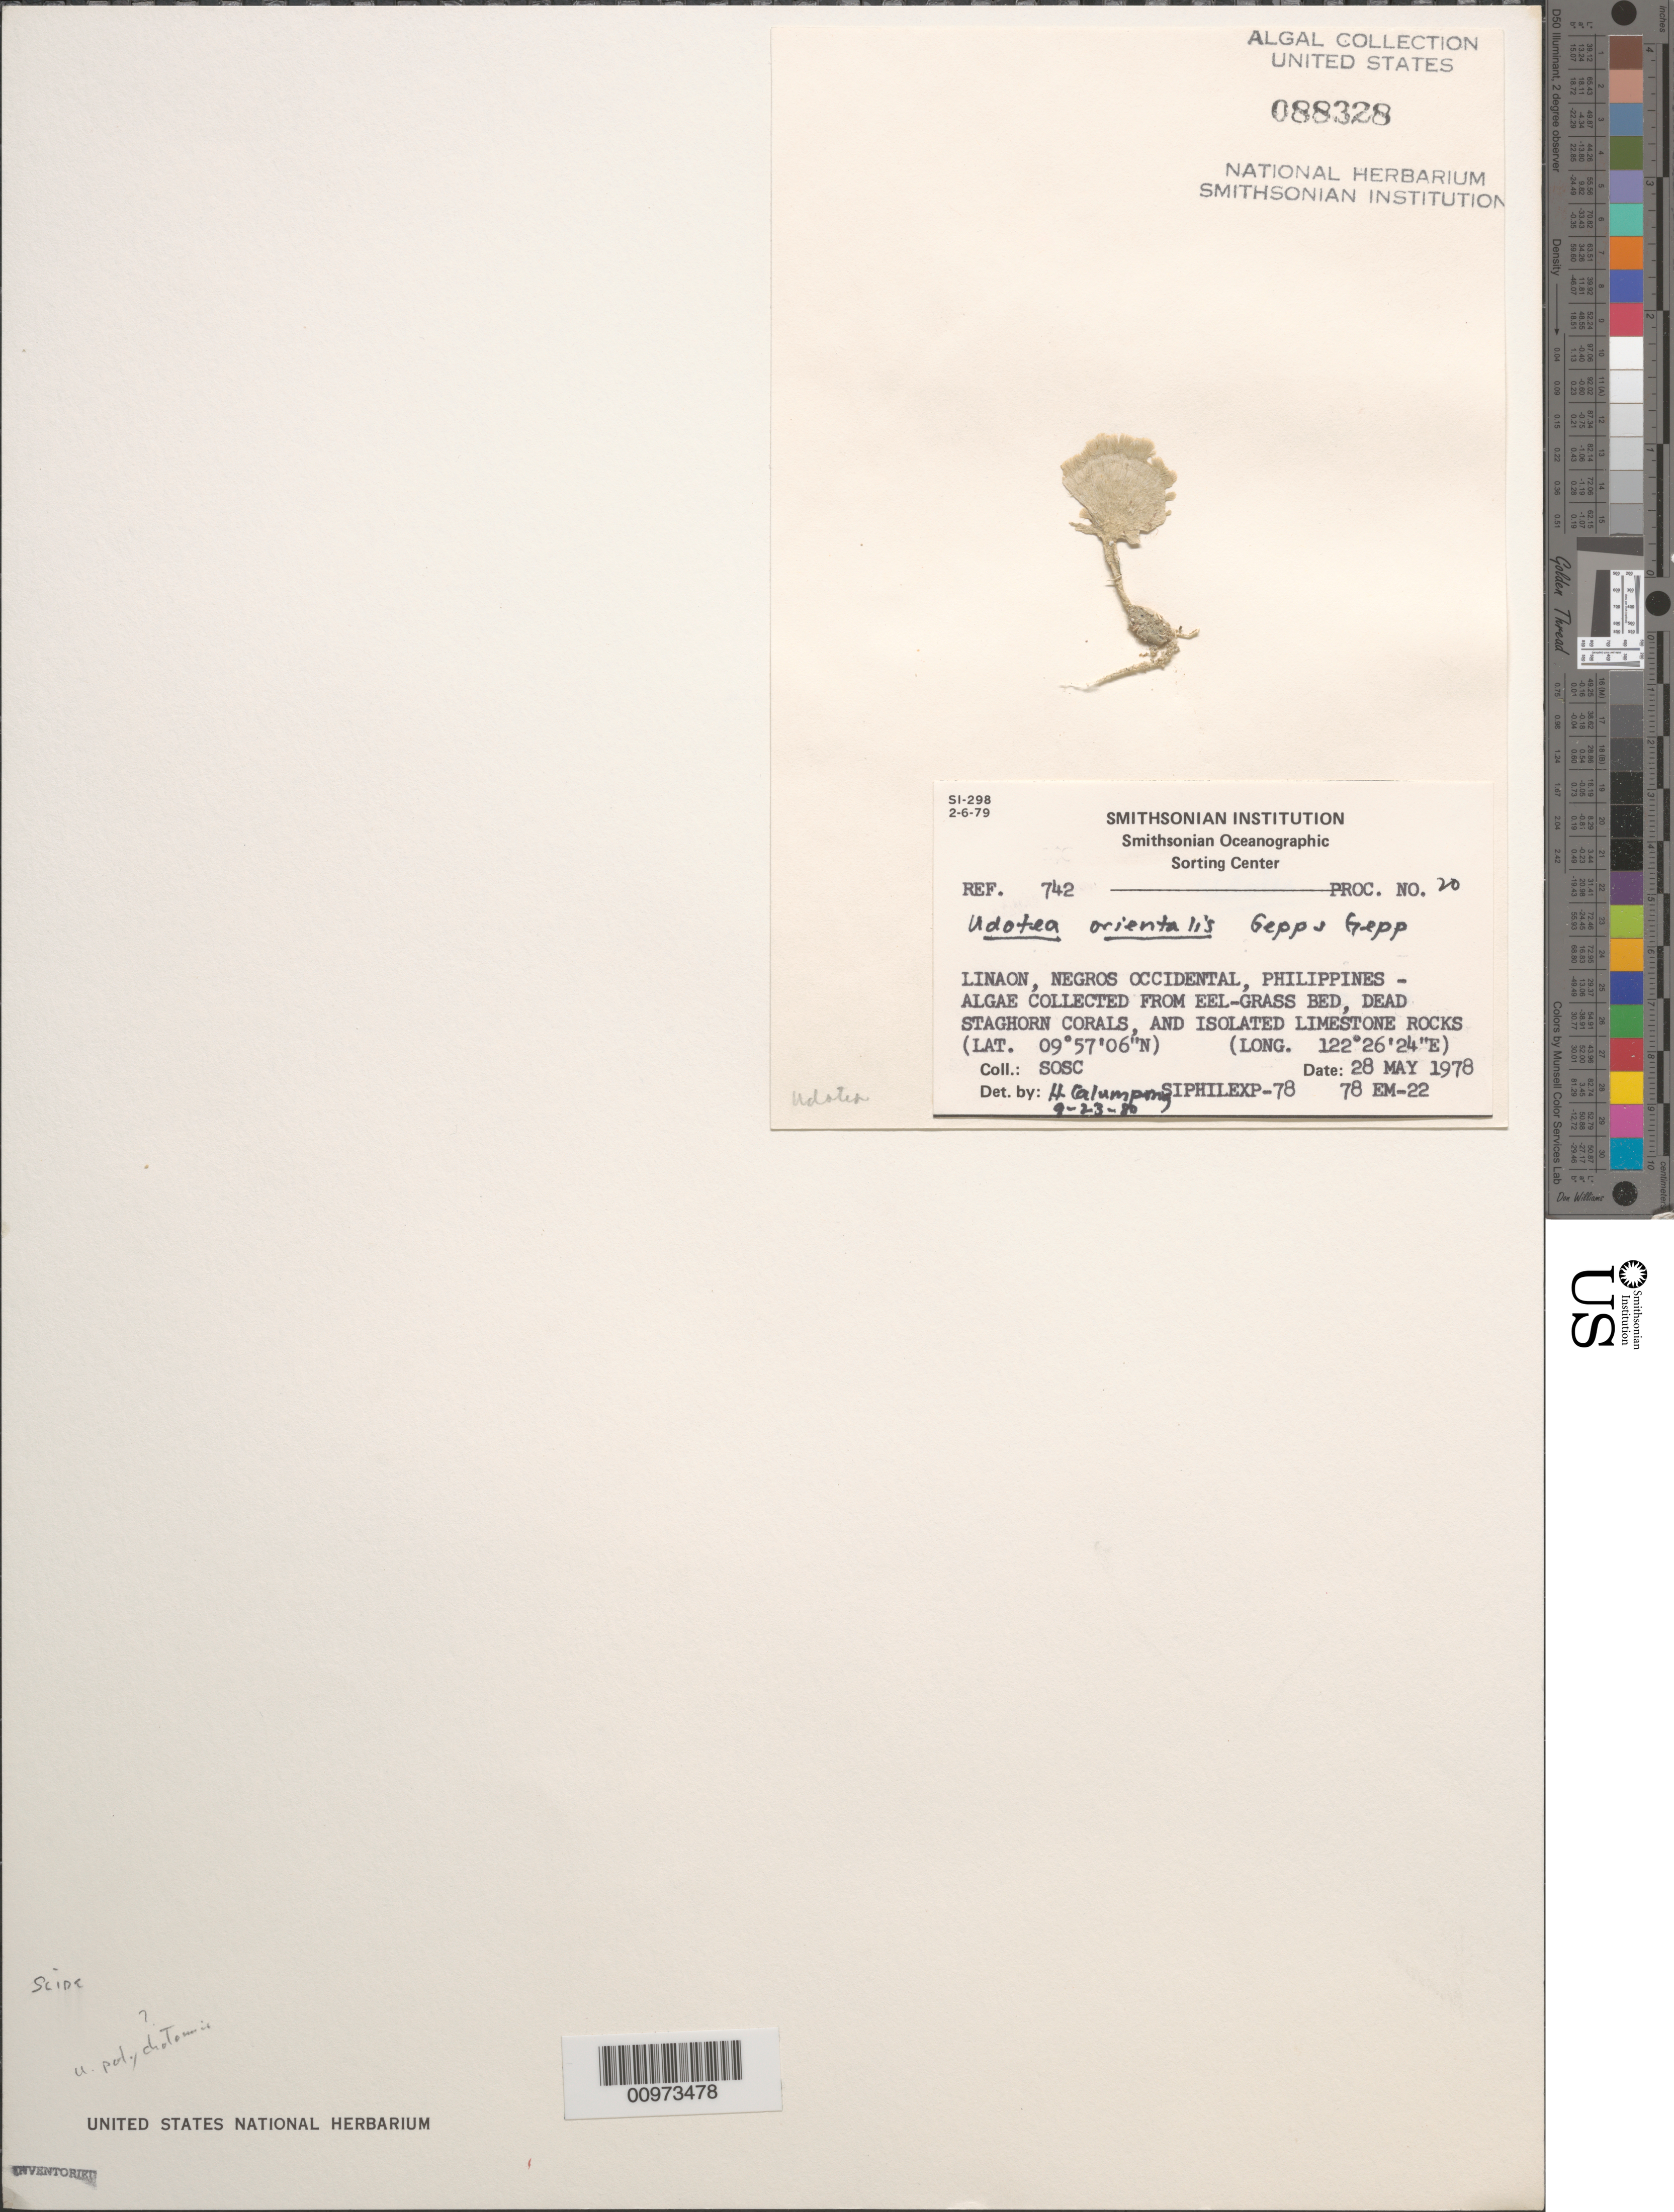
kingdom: Plantae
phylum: Chlorophyta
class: Ulvophyceae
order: Bryopsidales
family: Udoteaceae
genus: Udotea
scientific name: Udotea orientalis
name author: A. Gepp & E. Gepp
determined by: Calumpong, H. P.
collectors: SOSC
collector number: Station 78 EM-22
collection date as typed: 28 May 1978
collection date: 1978-05-28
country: Philippines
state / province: Western Visayas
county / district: Negros Occidental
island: Negros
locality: Linaon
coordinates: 09 57' 06" N, 122 26' 24" E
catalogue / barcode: US 88328